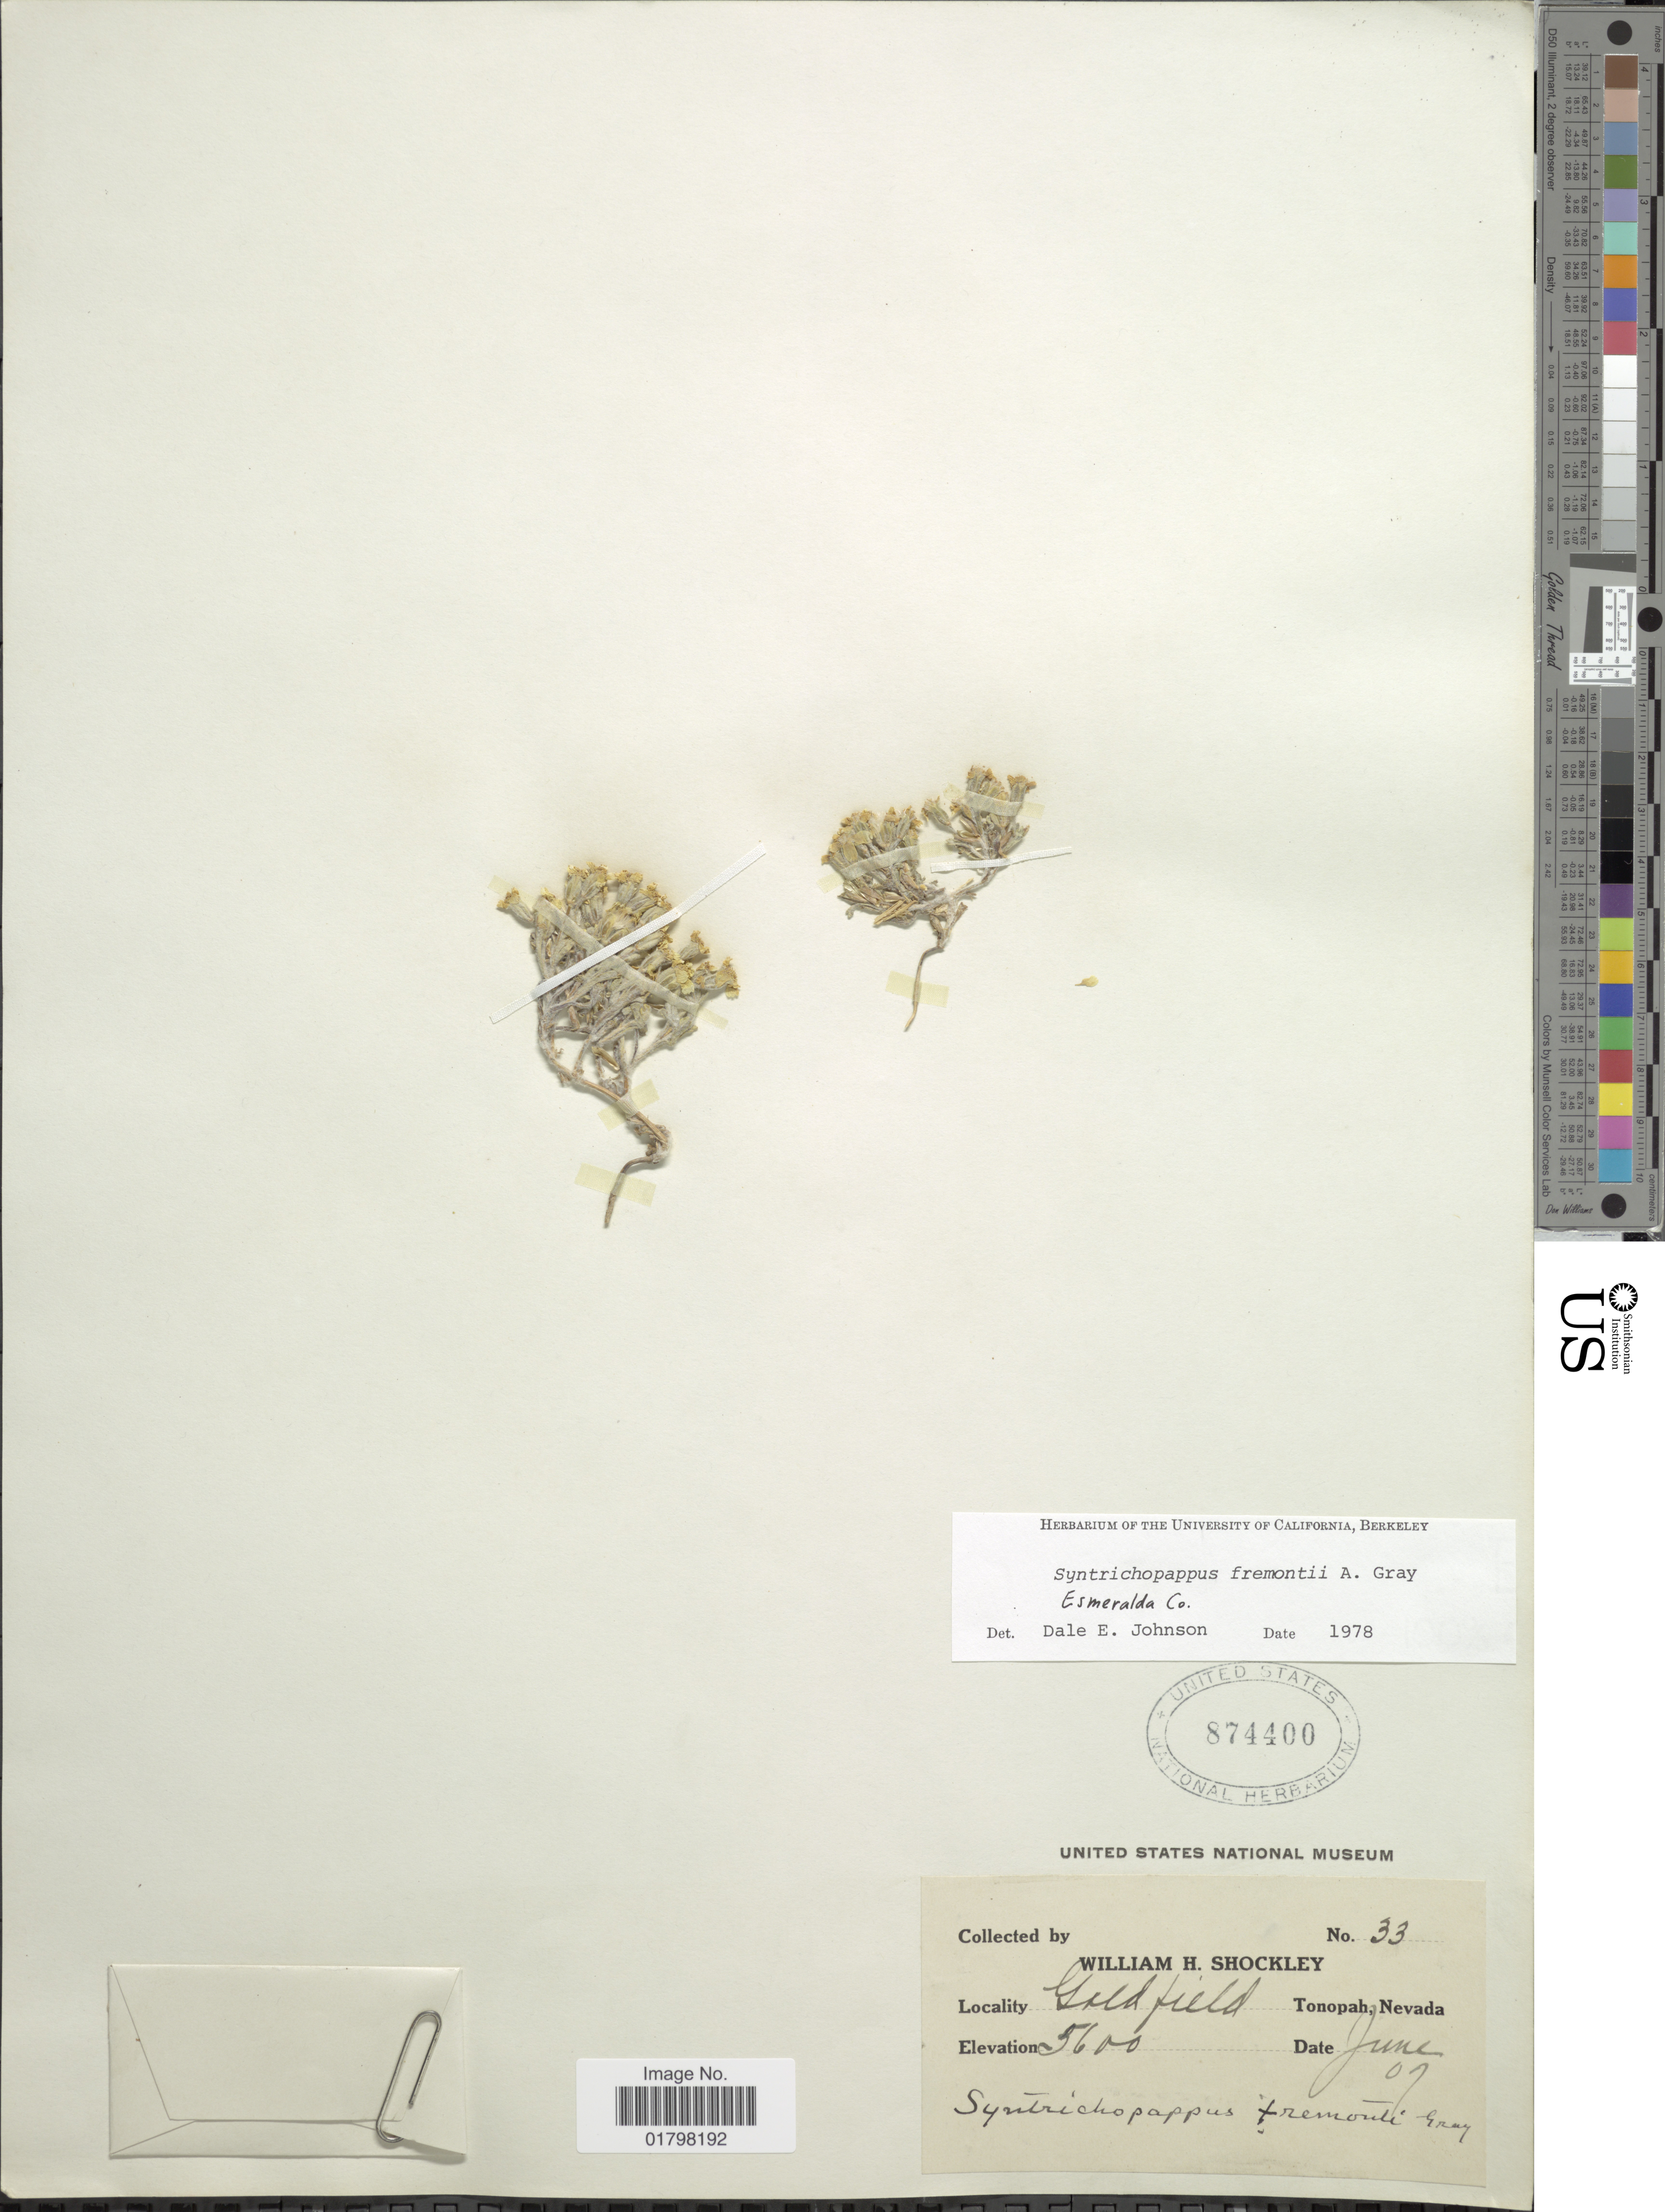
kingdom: Plantae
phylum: Tracheophyta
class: Magnoliopsida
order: Asterales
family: Asteraceae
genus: Syntrichopappus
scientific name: Syntrichopappus fremontii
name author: A. Gray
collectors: W. Shockley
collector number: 33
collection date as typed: Transcribed d/m/y: /6/7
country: United States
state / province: Nevada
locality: Gold field, Tonopah, Nevada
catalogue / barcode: US 874400